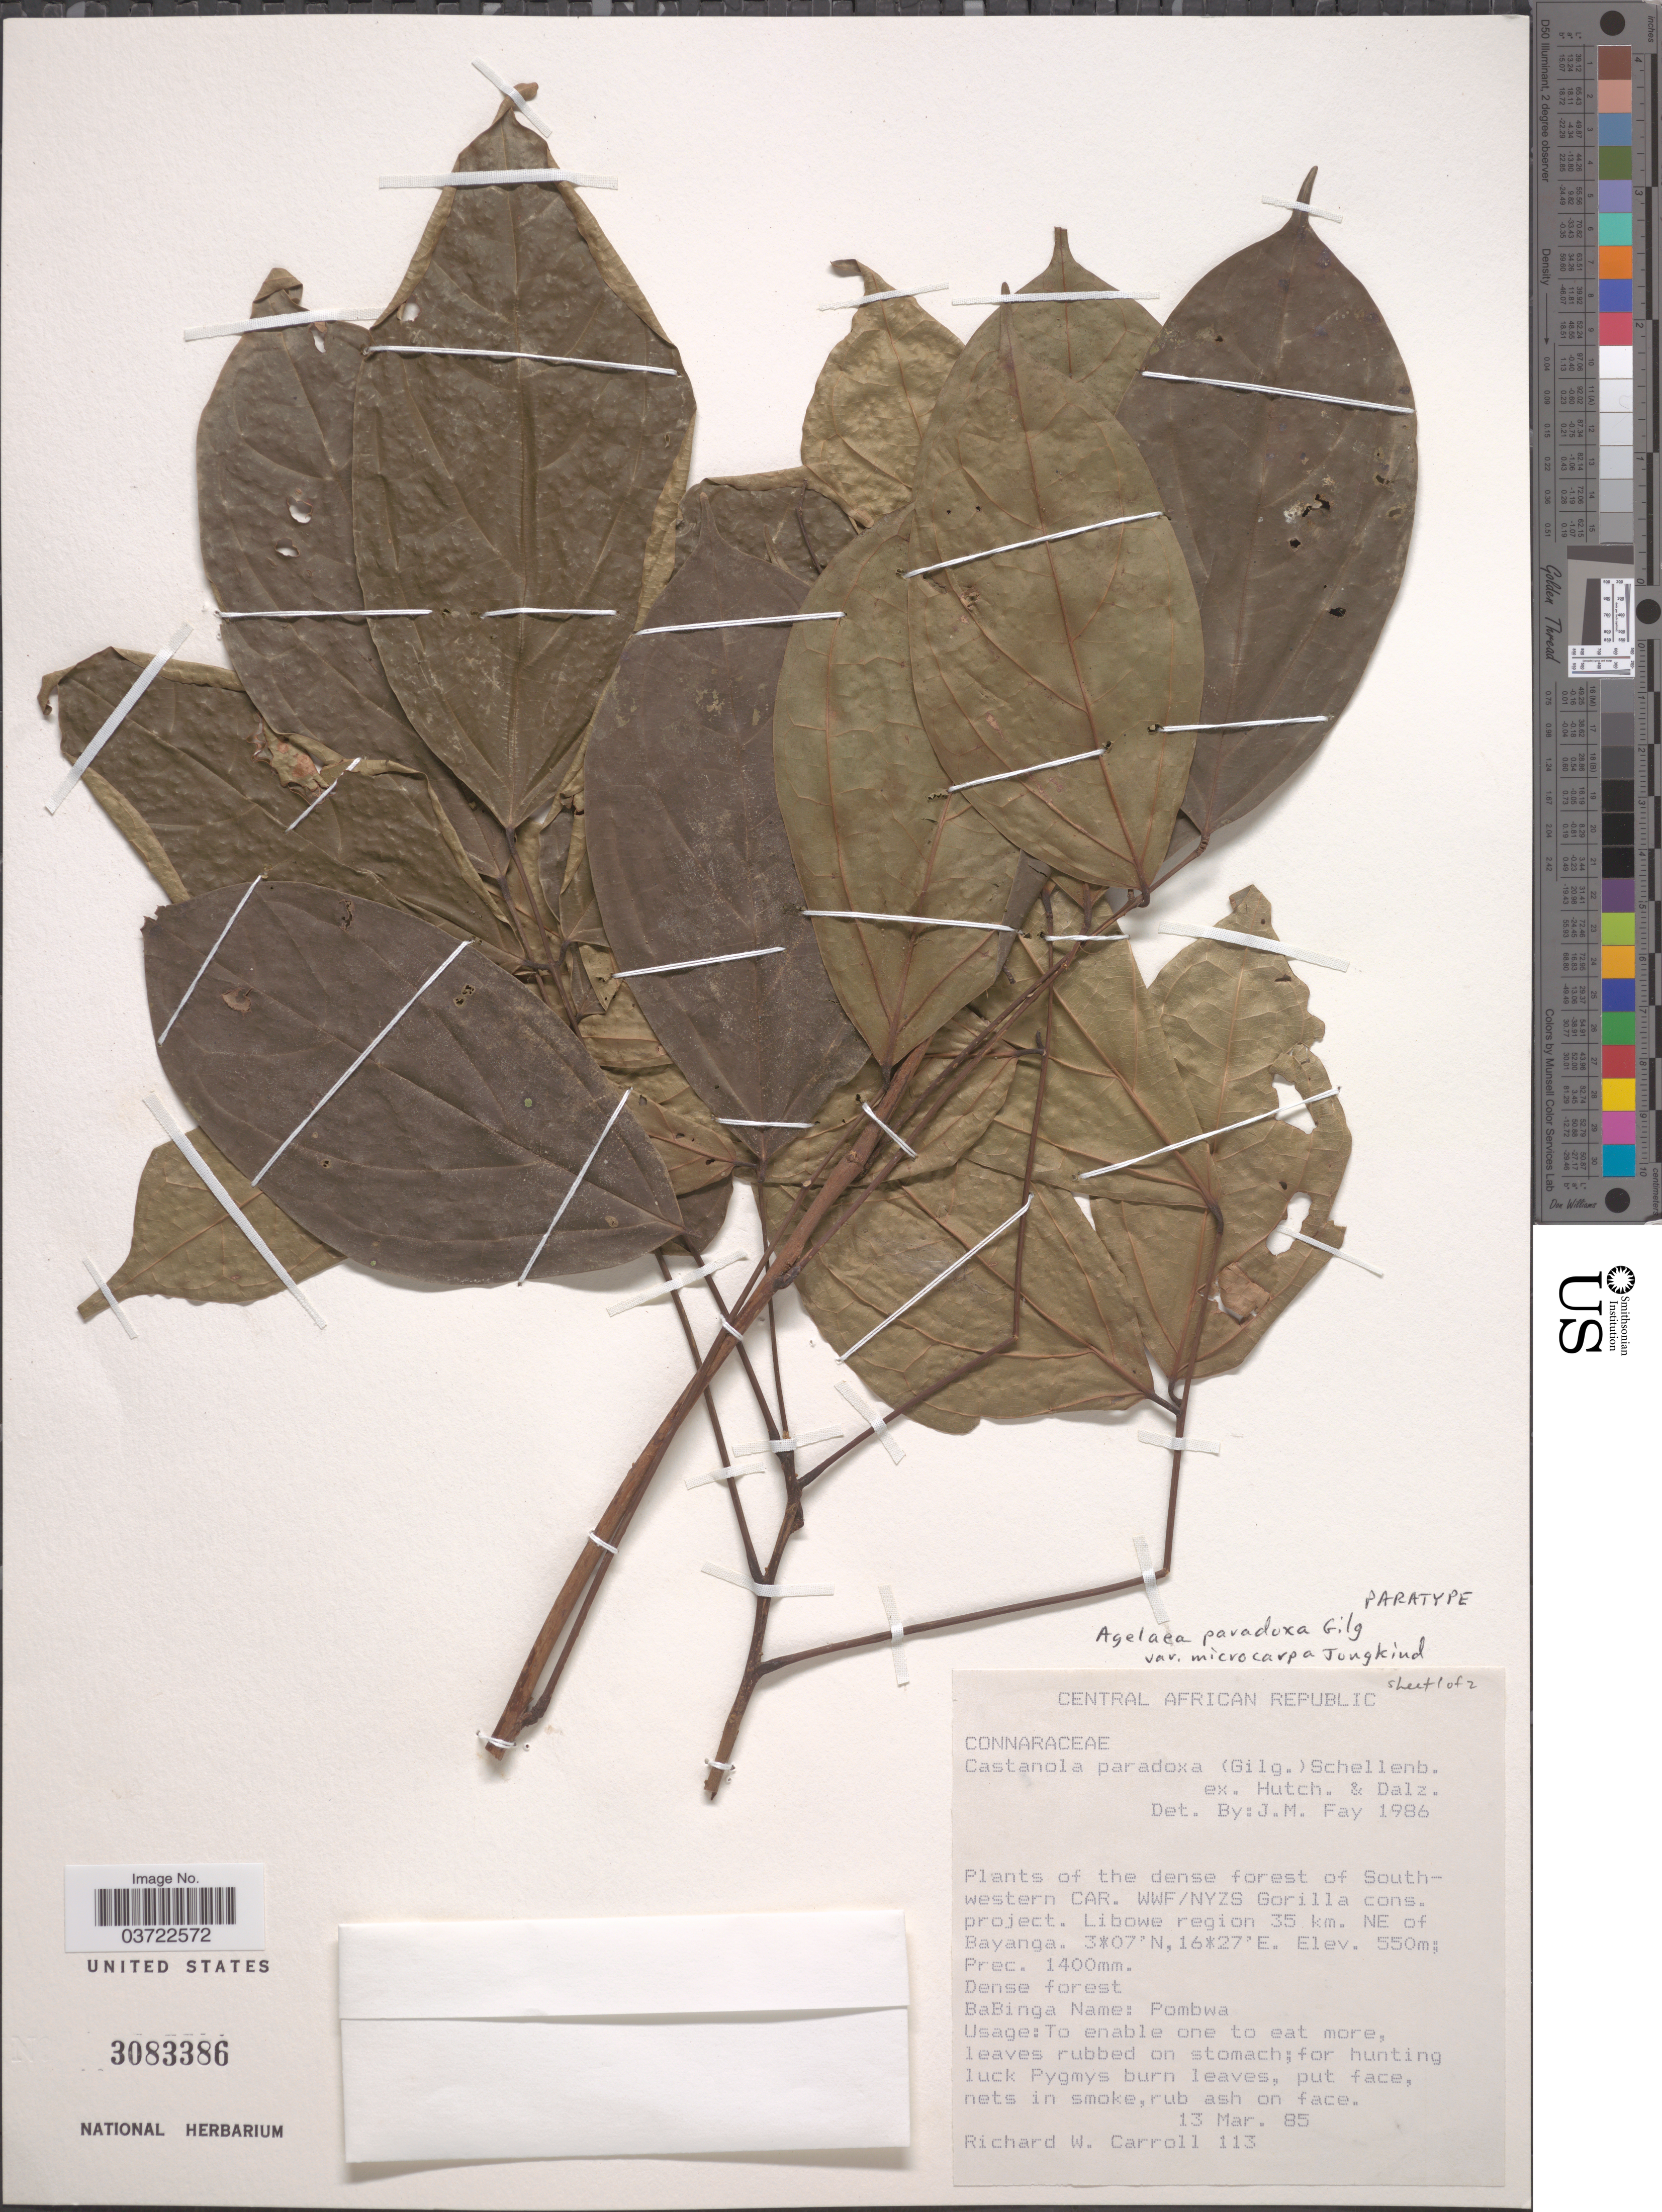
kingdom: Plantae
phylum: Tracheophyta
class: Magnoliopsida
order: Oxalidales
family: Connaraceae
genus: Agelaea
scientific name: Agelaea paradoxa var. microcarpa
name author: Jongkind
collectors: R. Carroll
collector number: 113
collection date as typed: Transcribed d/m/y: 13/3/85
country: Central African Republic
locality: Southwestern CAR. WWF/NYZS Gorilla cons. project. Libowe region 35 km. NE of Bayanga.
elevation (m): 550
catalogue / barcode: US 3083386